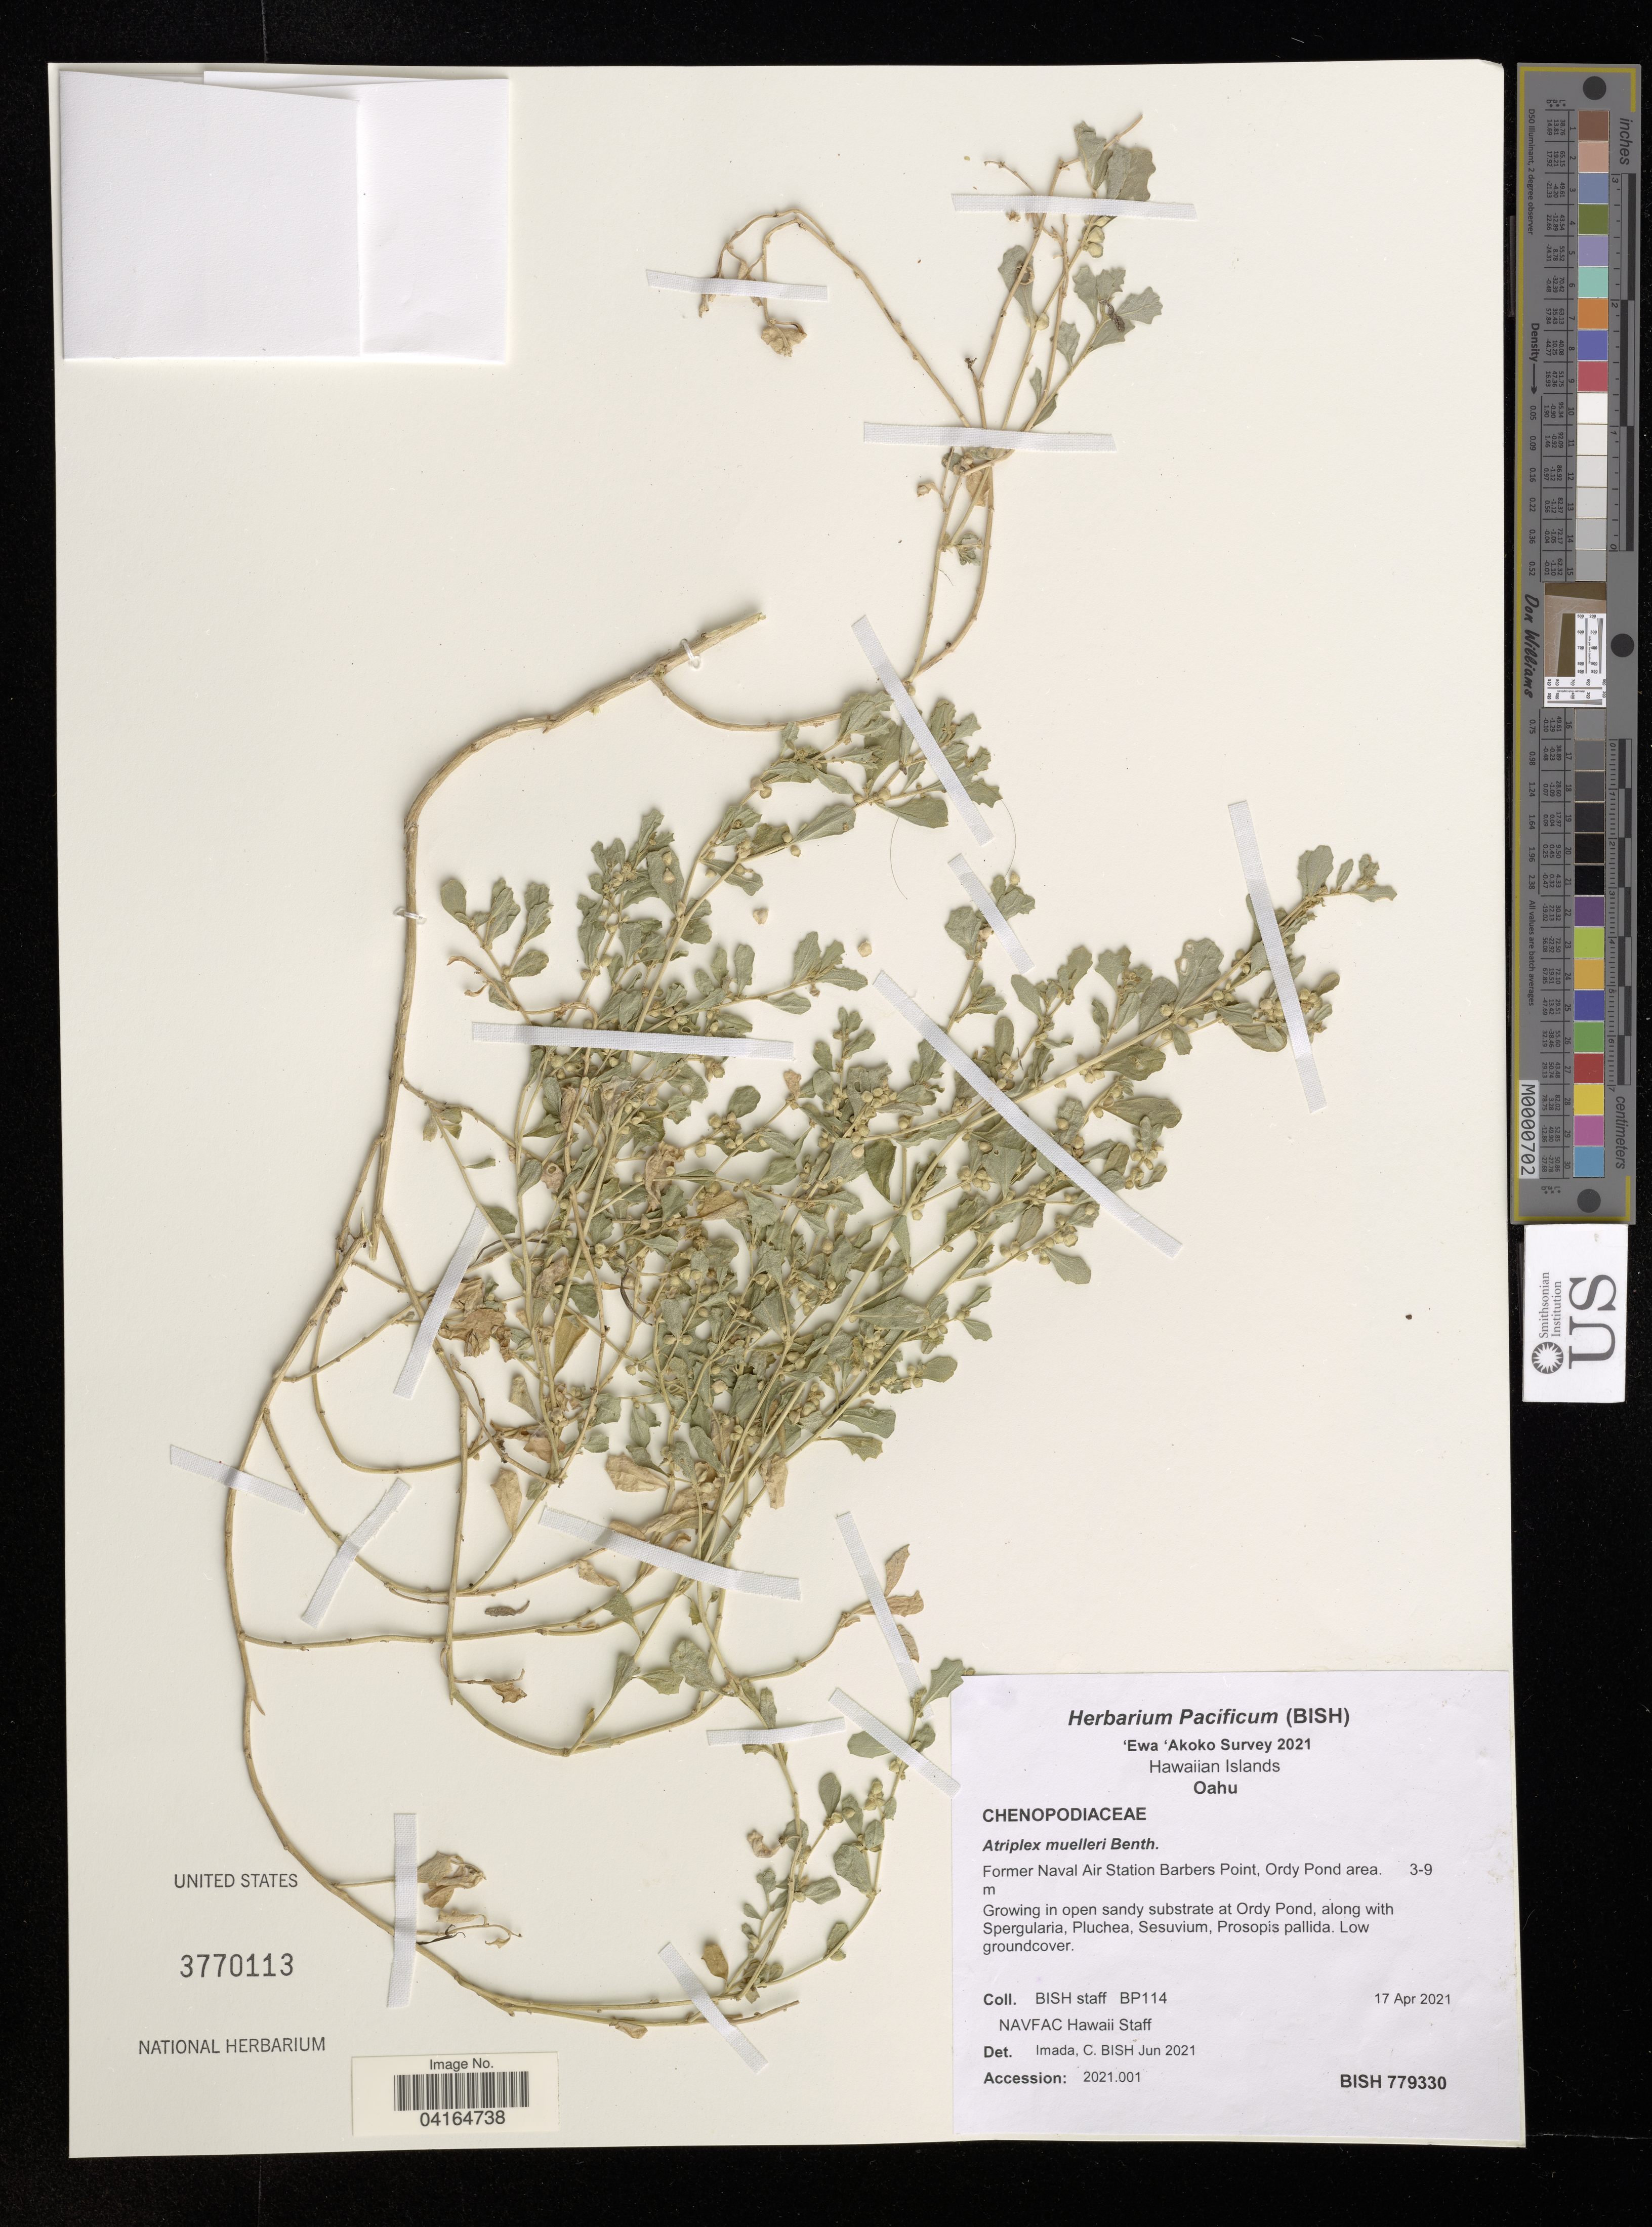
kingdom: Plantae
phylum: Tracheophyta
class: Magnoliopsida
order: Caryophyllales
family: Amaranthaceae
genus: Atriplex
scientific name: Atriplex muelleri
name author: Benth.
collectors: Bernice P. Bishop Museum & N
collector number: BP114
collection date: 2021-04-17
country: United States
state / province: Hawaii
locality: Hawaiian Islands. Oahu. Former Naval Air Station Barbers Point, Ordy Pond area.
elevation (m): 3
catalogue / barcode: US 3770113